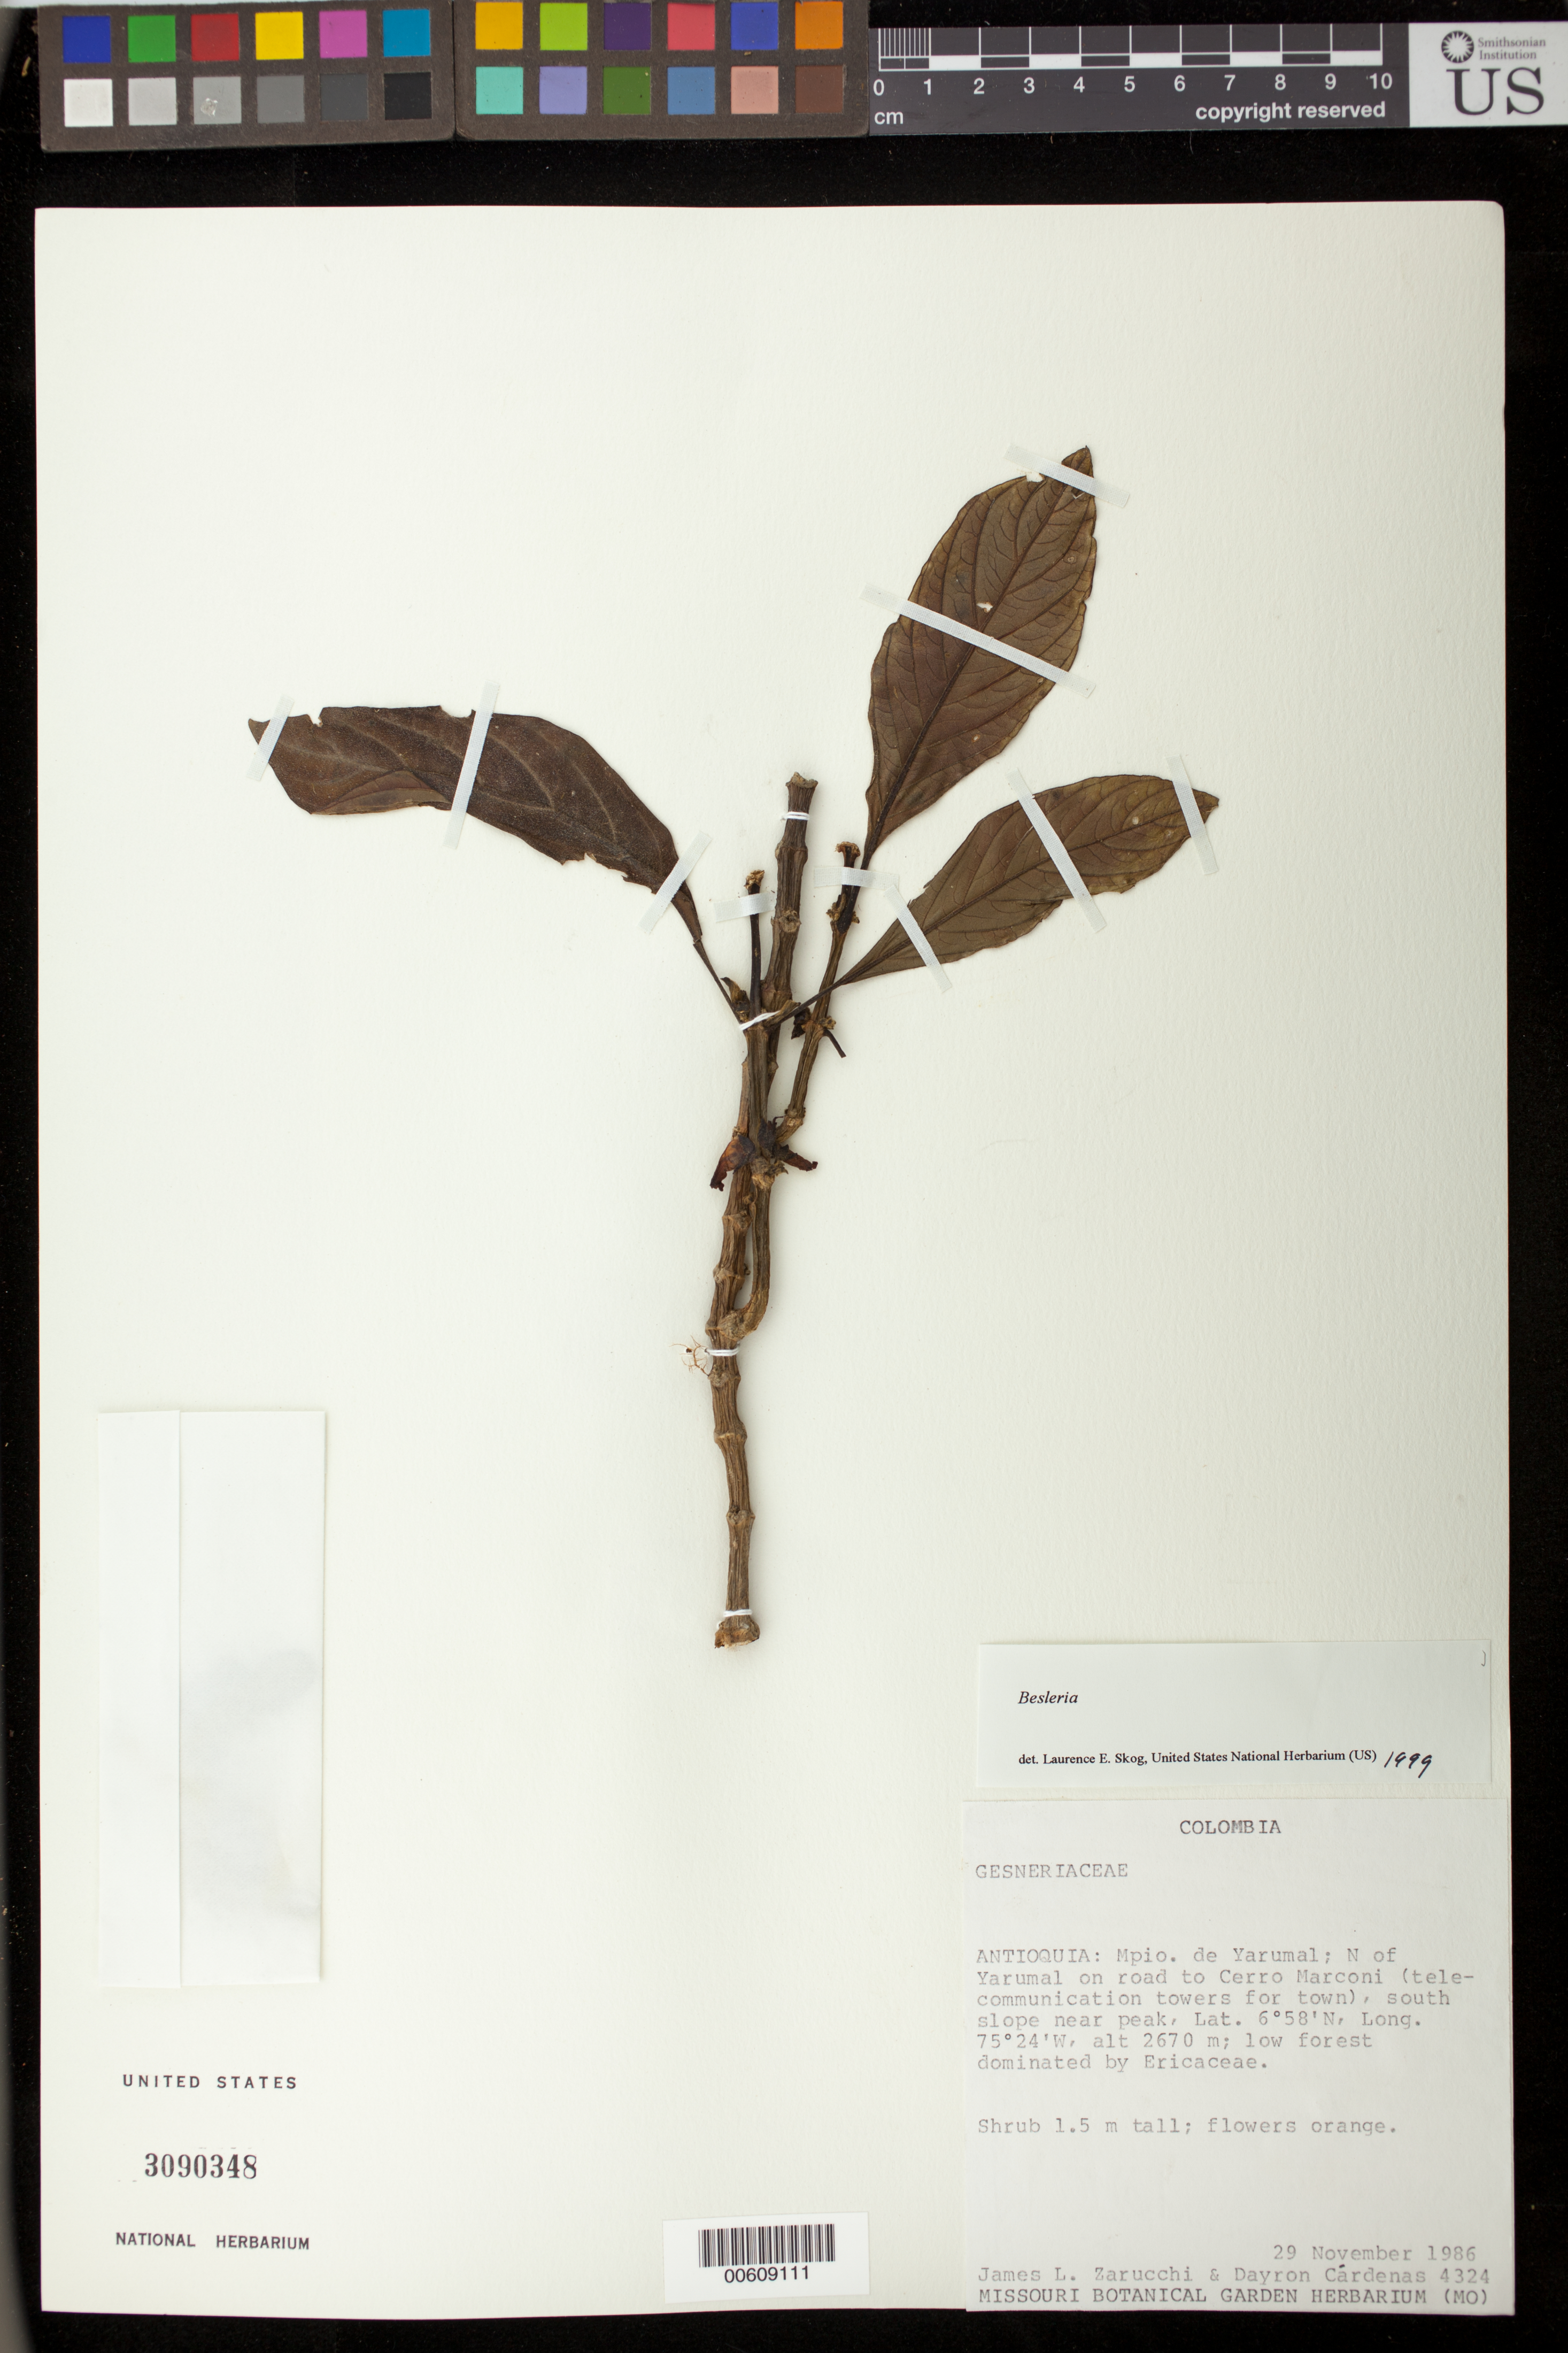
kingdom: Plantae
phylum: Tracheophyta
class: Magnoliopsida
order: Lamiales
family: Gesneriaceae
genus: Besleria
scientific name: Besleria sp.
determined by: Skog, Laurence E.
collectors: J. L. Zarucchi & D. Cárdenas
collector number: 4324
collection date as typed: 29 Nov 1986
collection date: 1986-11-29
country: Colombia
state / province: Antioquia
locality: Mpio. de Yarumal; N of Yarumal on road to Cerro Marconi (telecommunication towers for town), south slope near peak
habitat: Low forest dominated by Ericaceae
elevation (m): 2670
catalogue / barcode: US 3090348